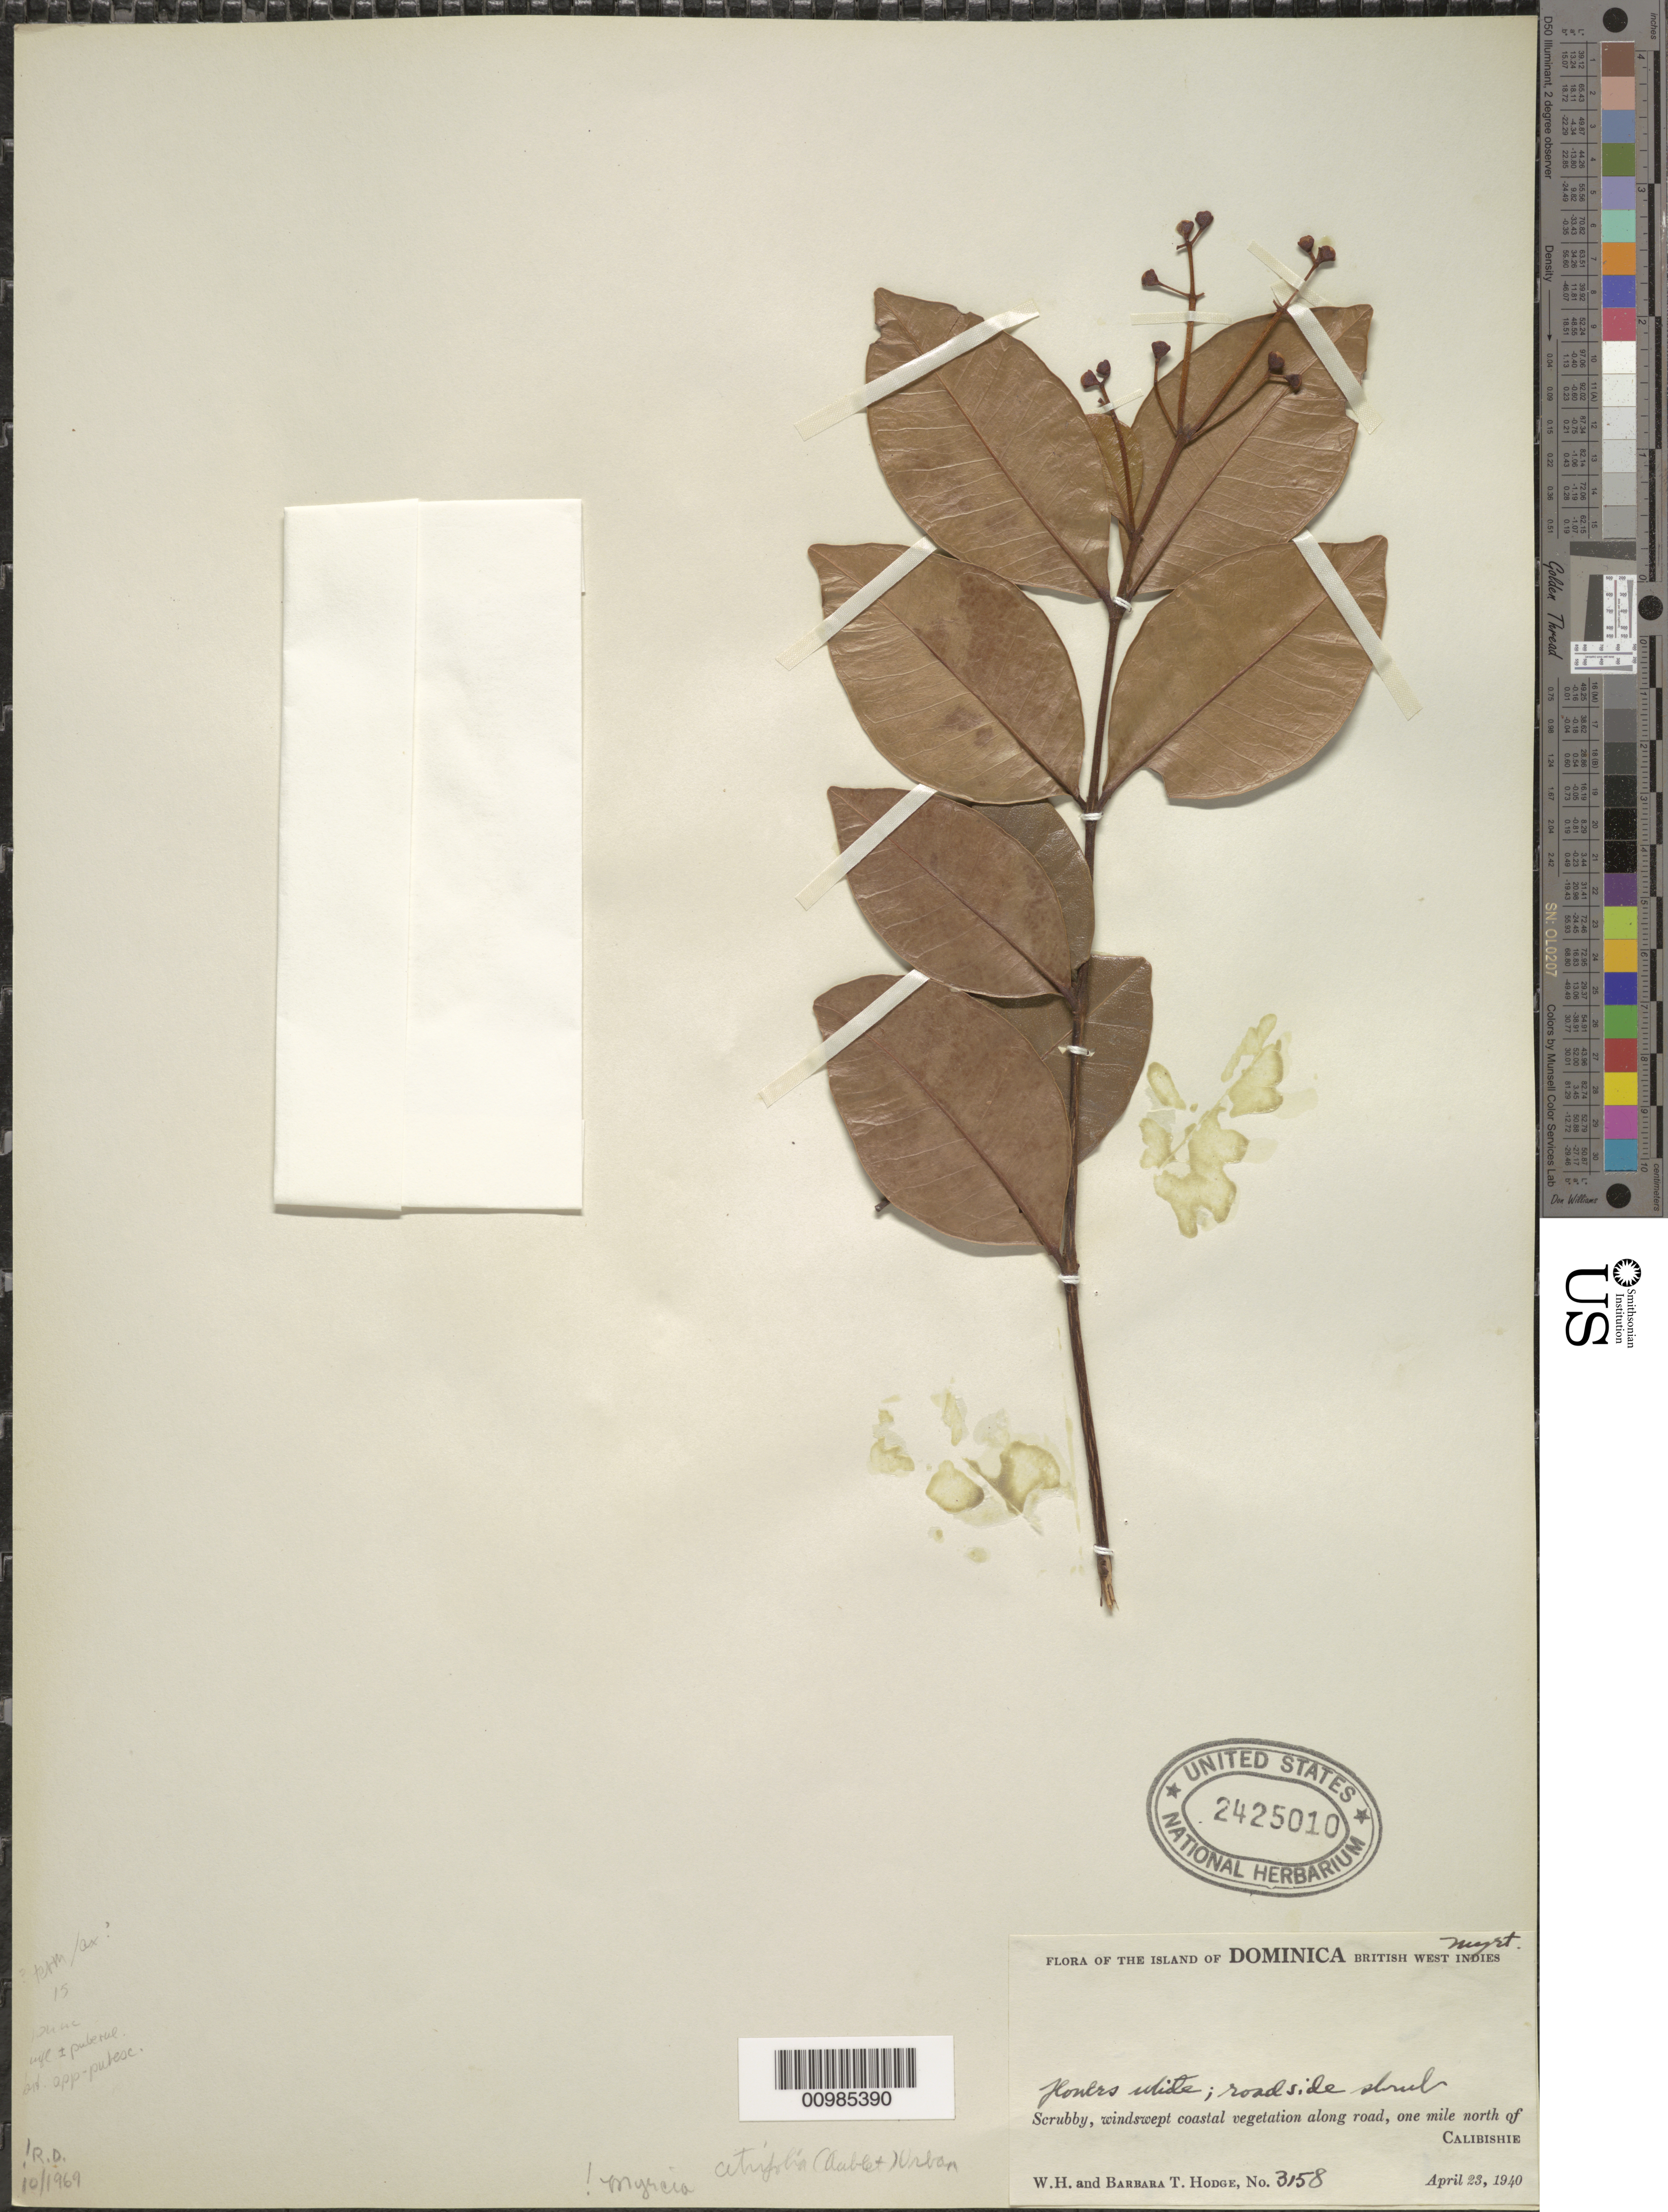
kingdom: Plantae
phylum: Tracheophyta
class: Magnoliopsida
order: Myrtales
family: Myrtaceae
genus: Myrcia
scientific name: Myrcia citrifolia var. citrifolia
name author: (Aubl.) Urb.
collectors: W. Hodge & B. Hodge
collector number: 3158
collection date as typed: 23 Apr 1940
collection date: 1940-04-23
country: Dominica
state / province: St. Andrew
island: Dominica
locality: Along road, 1 mi. N of Calibishie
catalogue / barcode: US 2425010